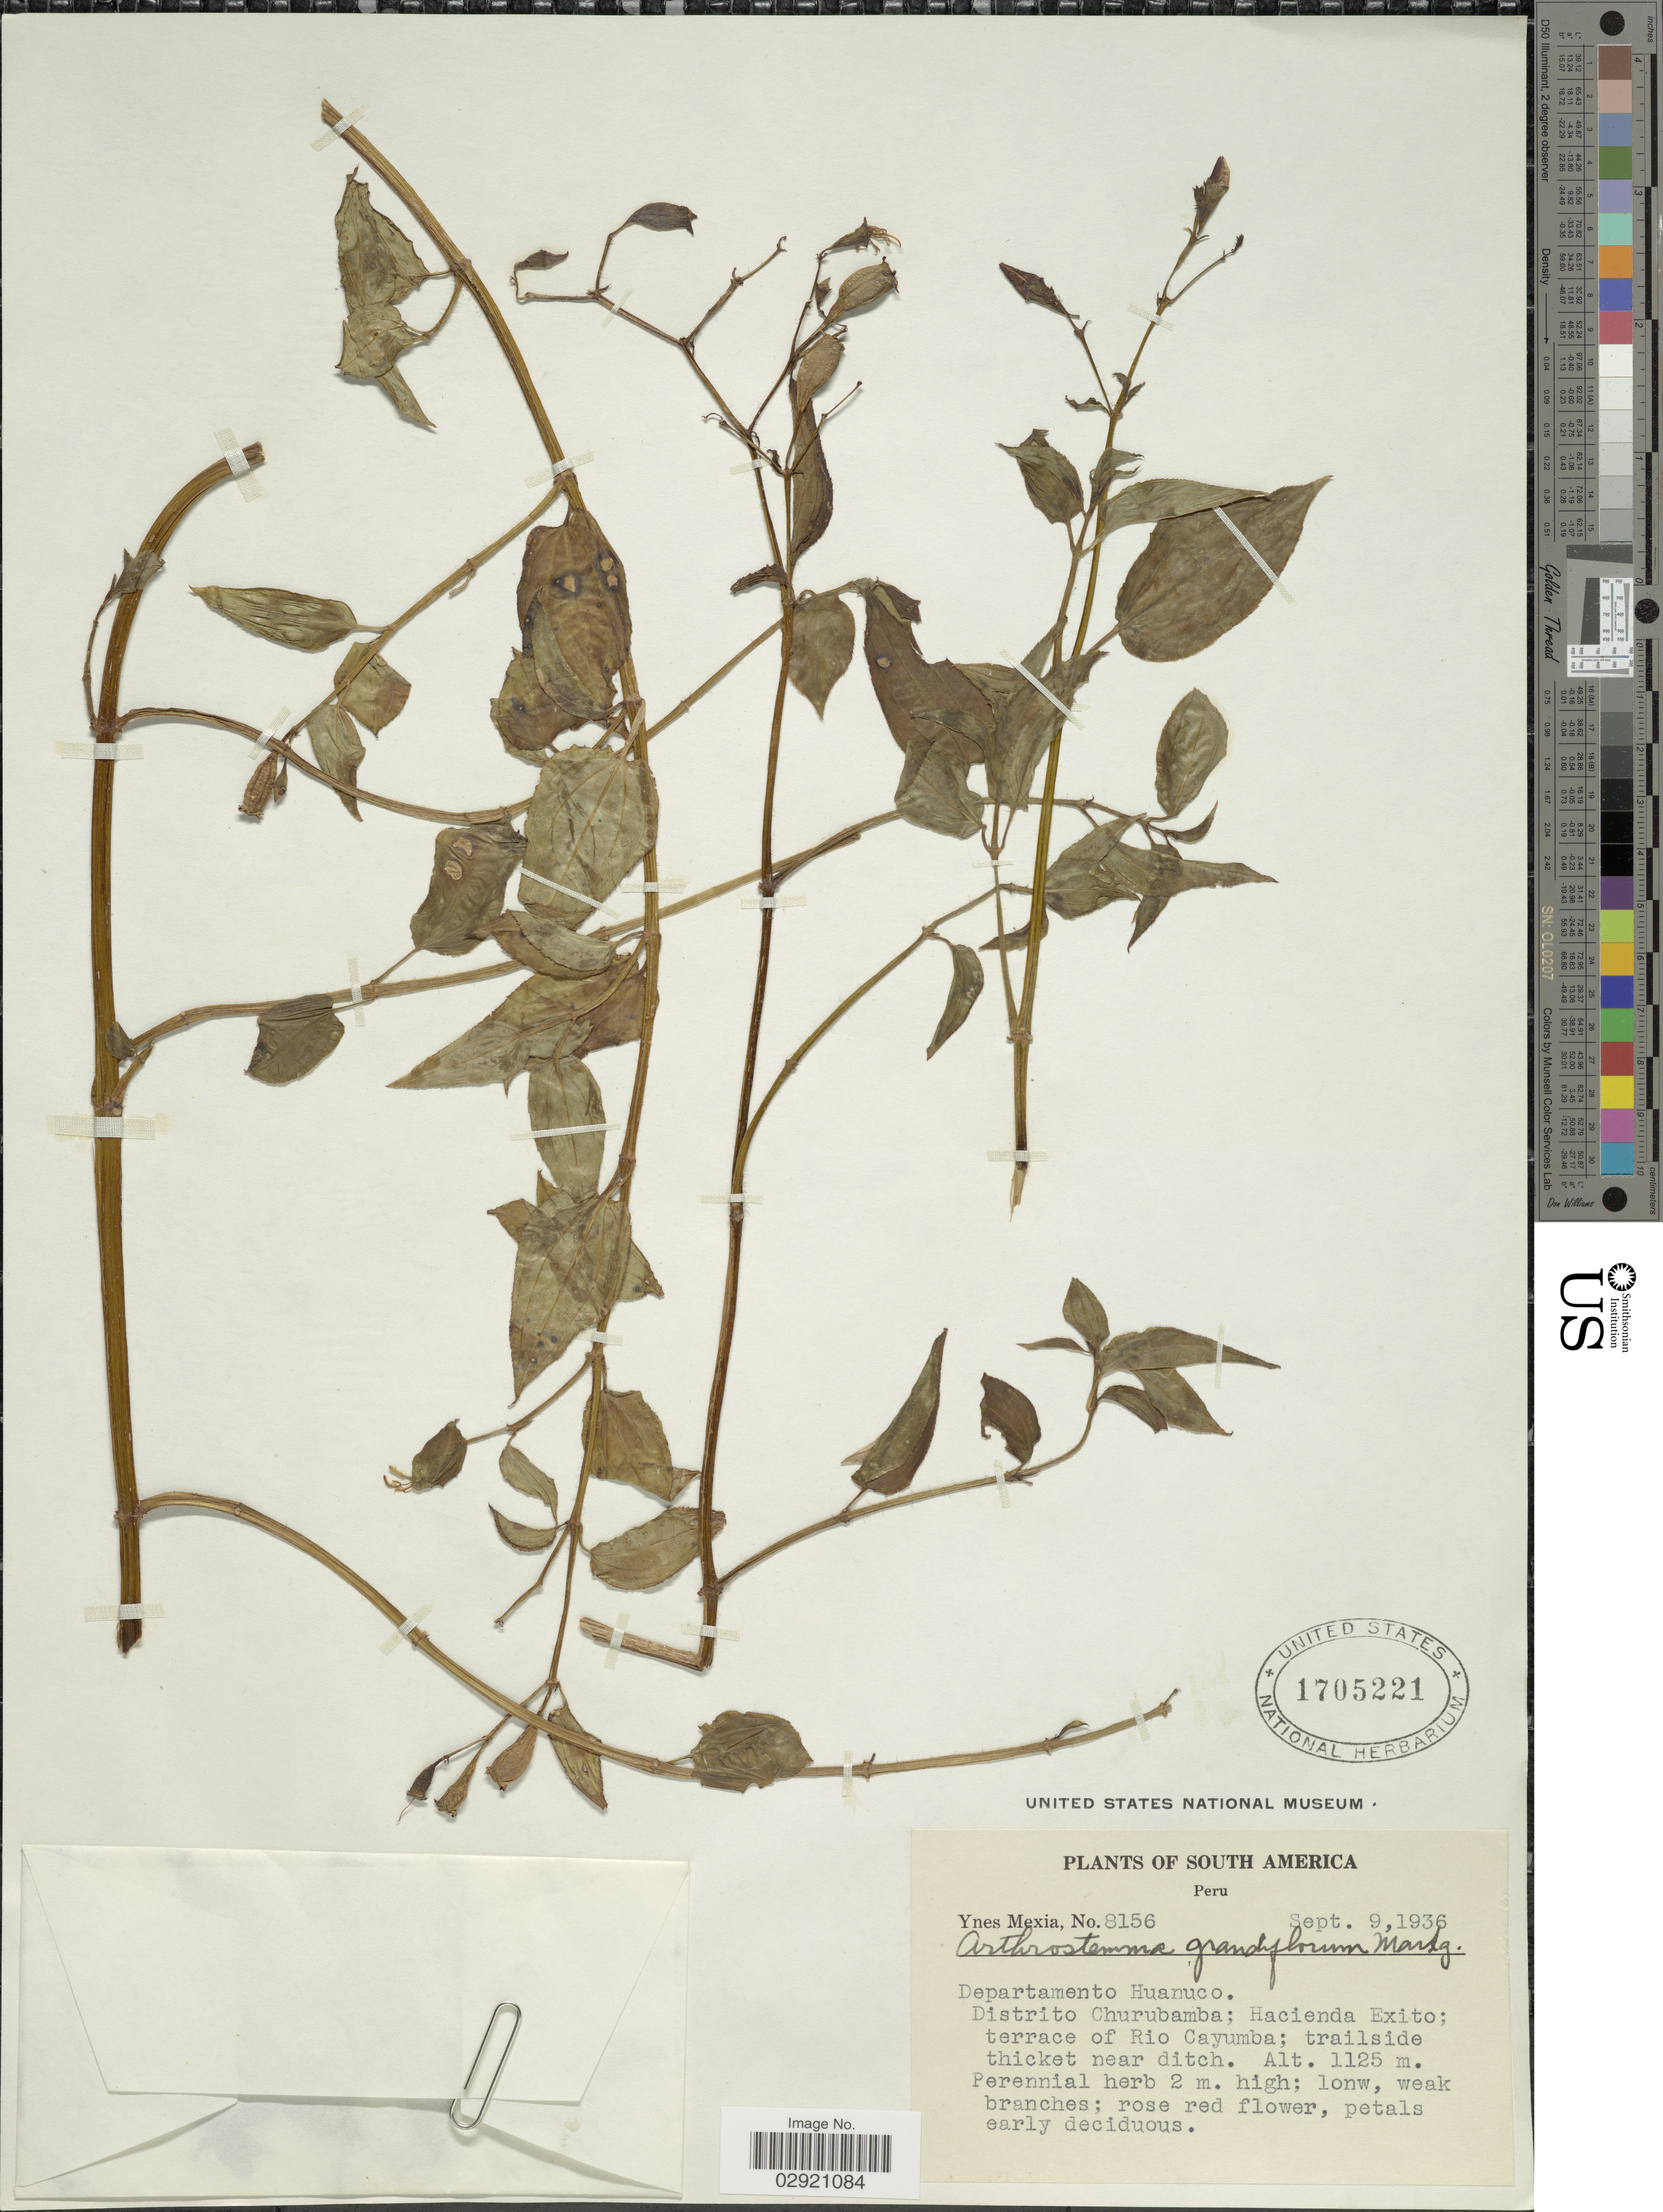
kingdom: Plantae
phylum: Tracheophyta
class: Magnoliopsida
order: Myrtales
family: Melastomataceae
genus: Arthrostemma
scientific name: Arthrostemma ciliatum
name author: Pav. ex D. Don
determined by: Strong, Mark T., (BOT), Smithsonian Institution - National Museum of Natural History (UNITED STATES)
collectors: Y. Mexia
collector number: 8156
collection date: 1936-09-09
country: Peru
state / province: Huánuco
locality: Departamento Huanuco. Distrito Churubamba; Hacienda Exito; terrace of Rio Cayumba.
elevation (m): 1125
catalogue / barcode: US 1705221